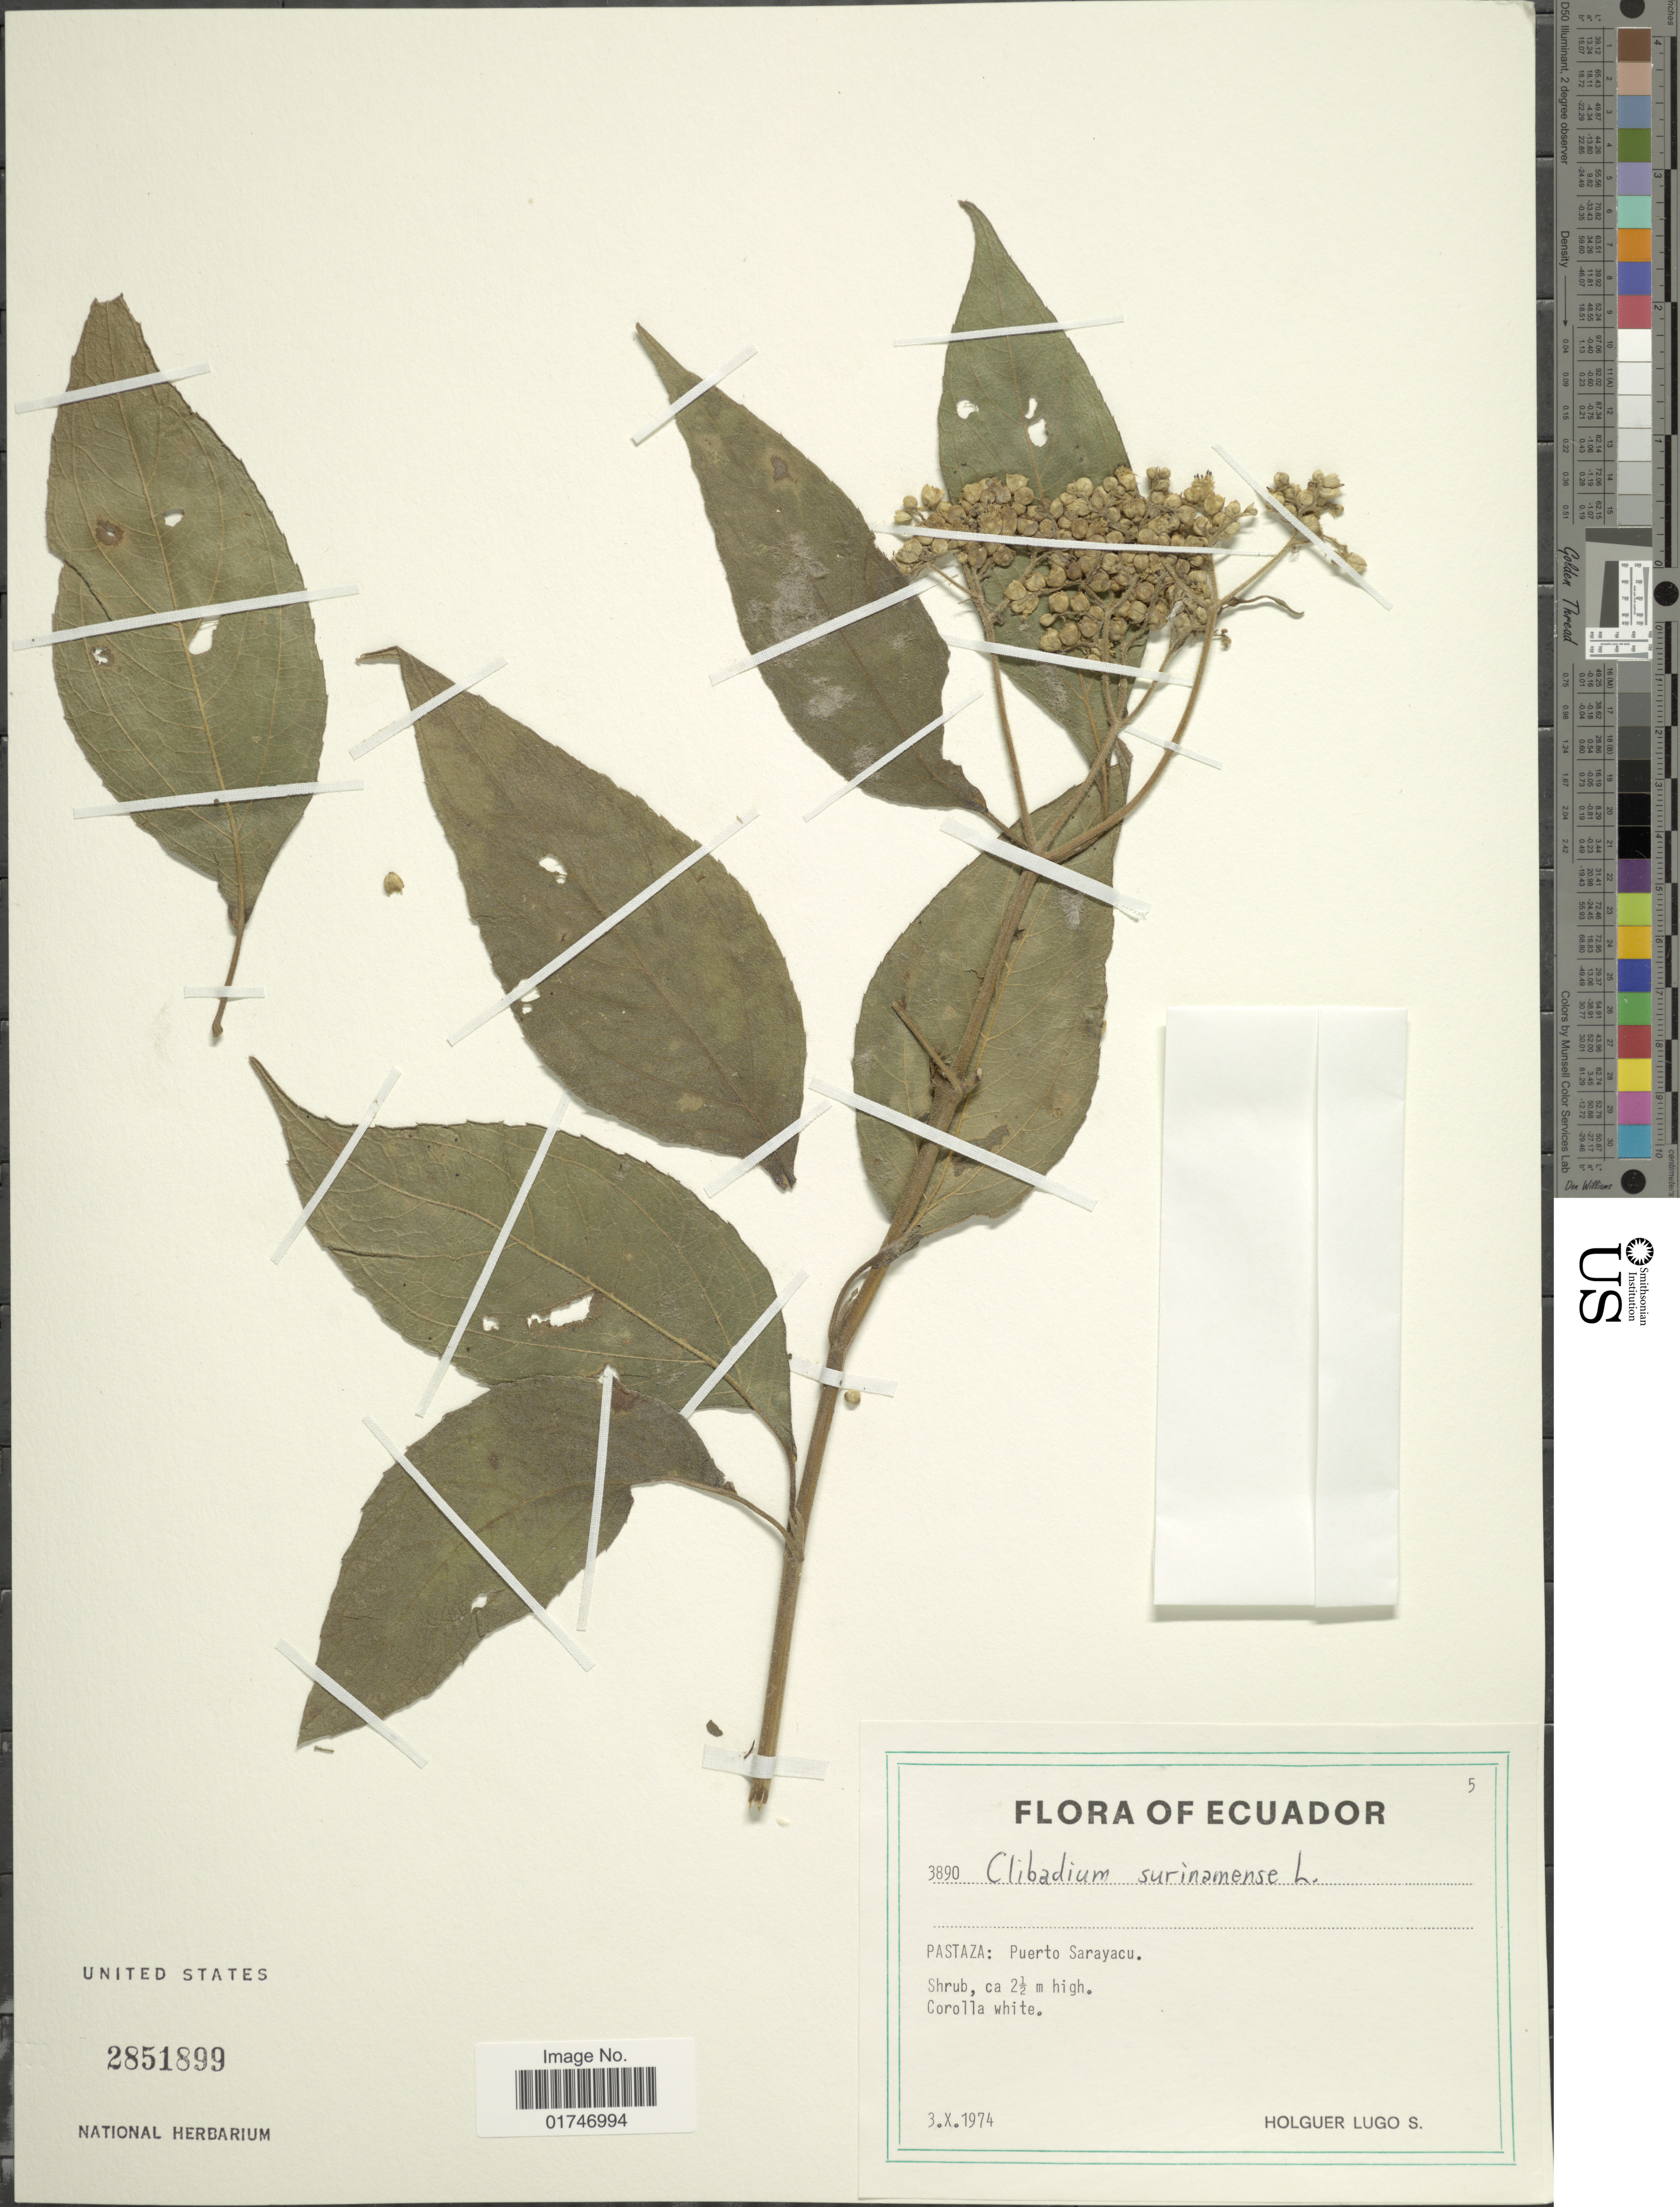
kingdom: Plantae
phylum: Tracheophyta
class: Magnoliopsida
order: Asterales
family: Asteraceae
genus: Clibadium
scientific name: Clibadium surinamense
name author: L.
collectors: H. Lugo S.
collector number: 3890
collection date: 1974-10-03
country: Ecuador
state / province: Pastaza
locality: Pastaza: Puerto Sarayacu.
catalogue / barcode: US 2851899